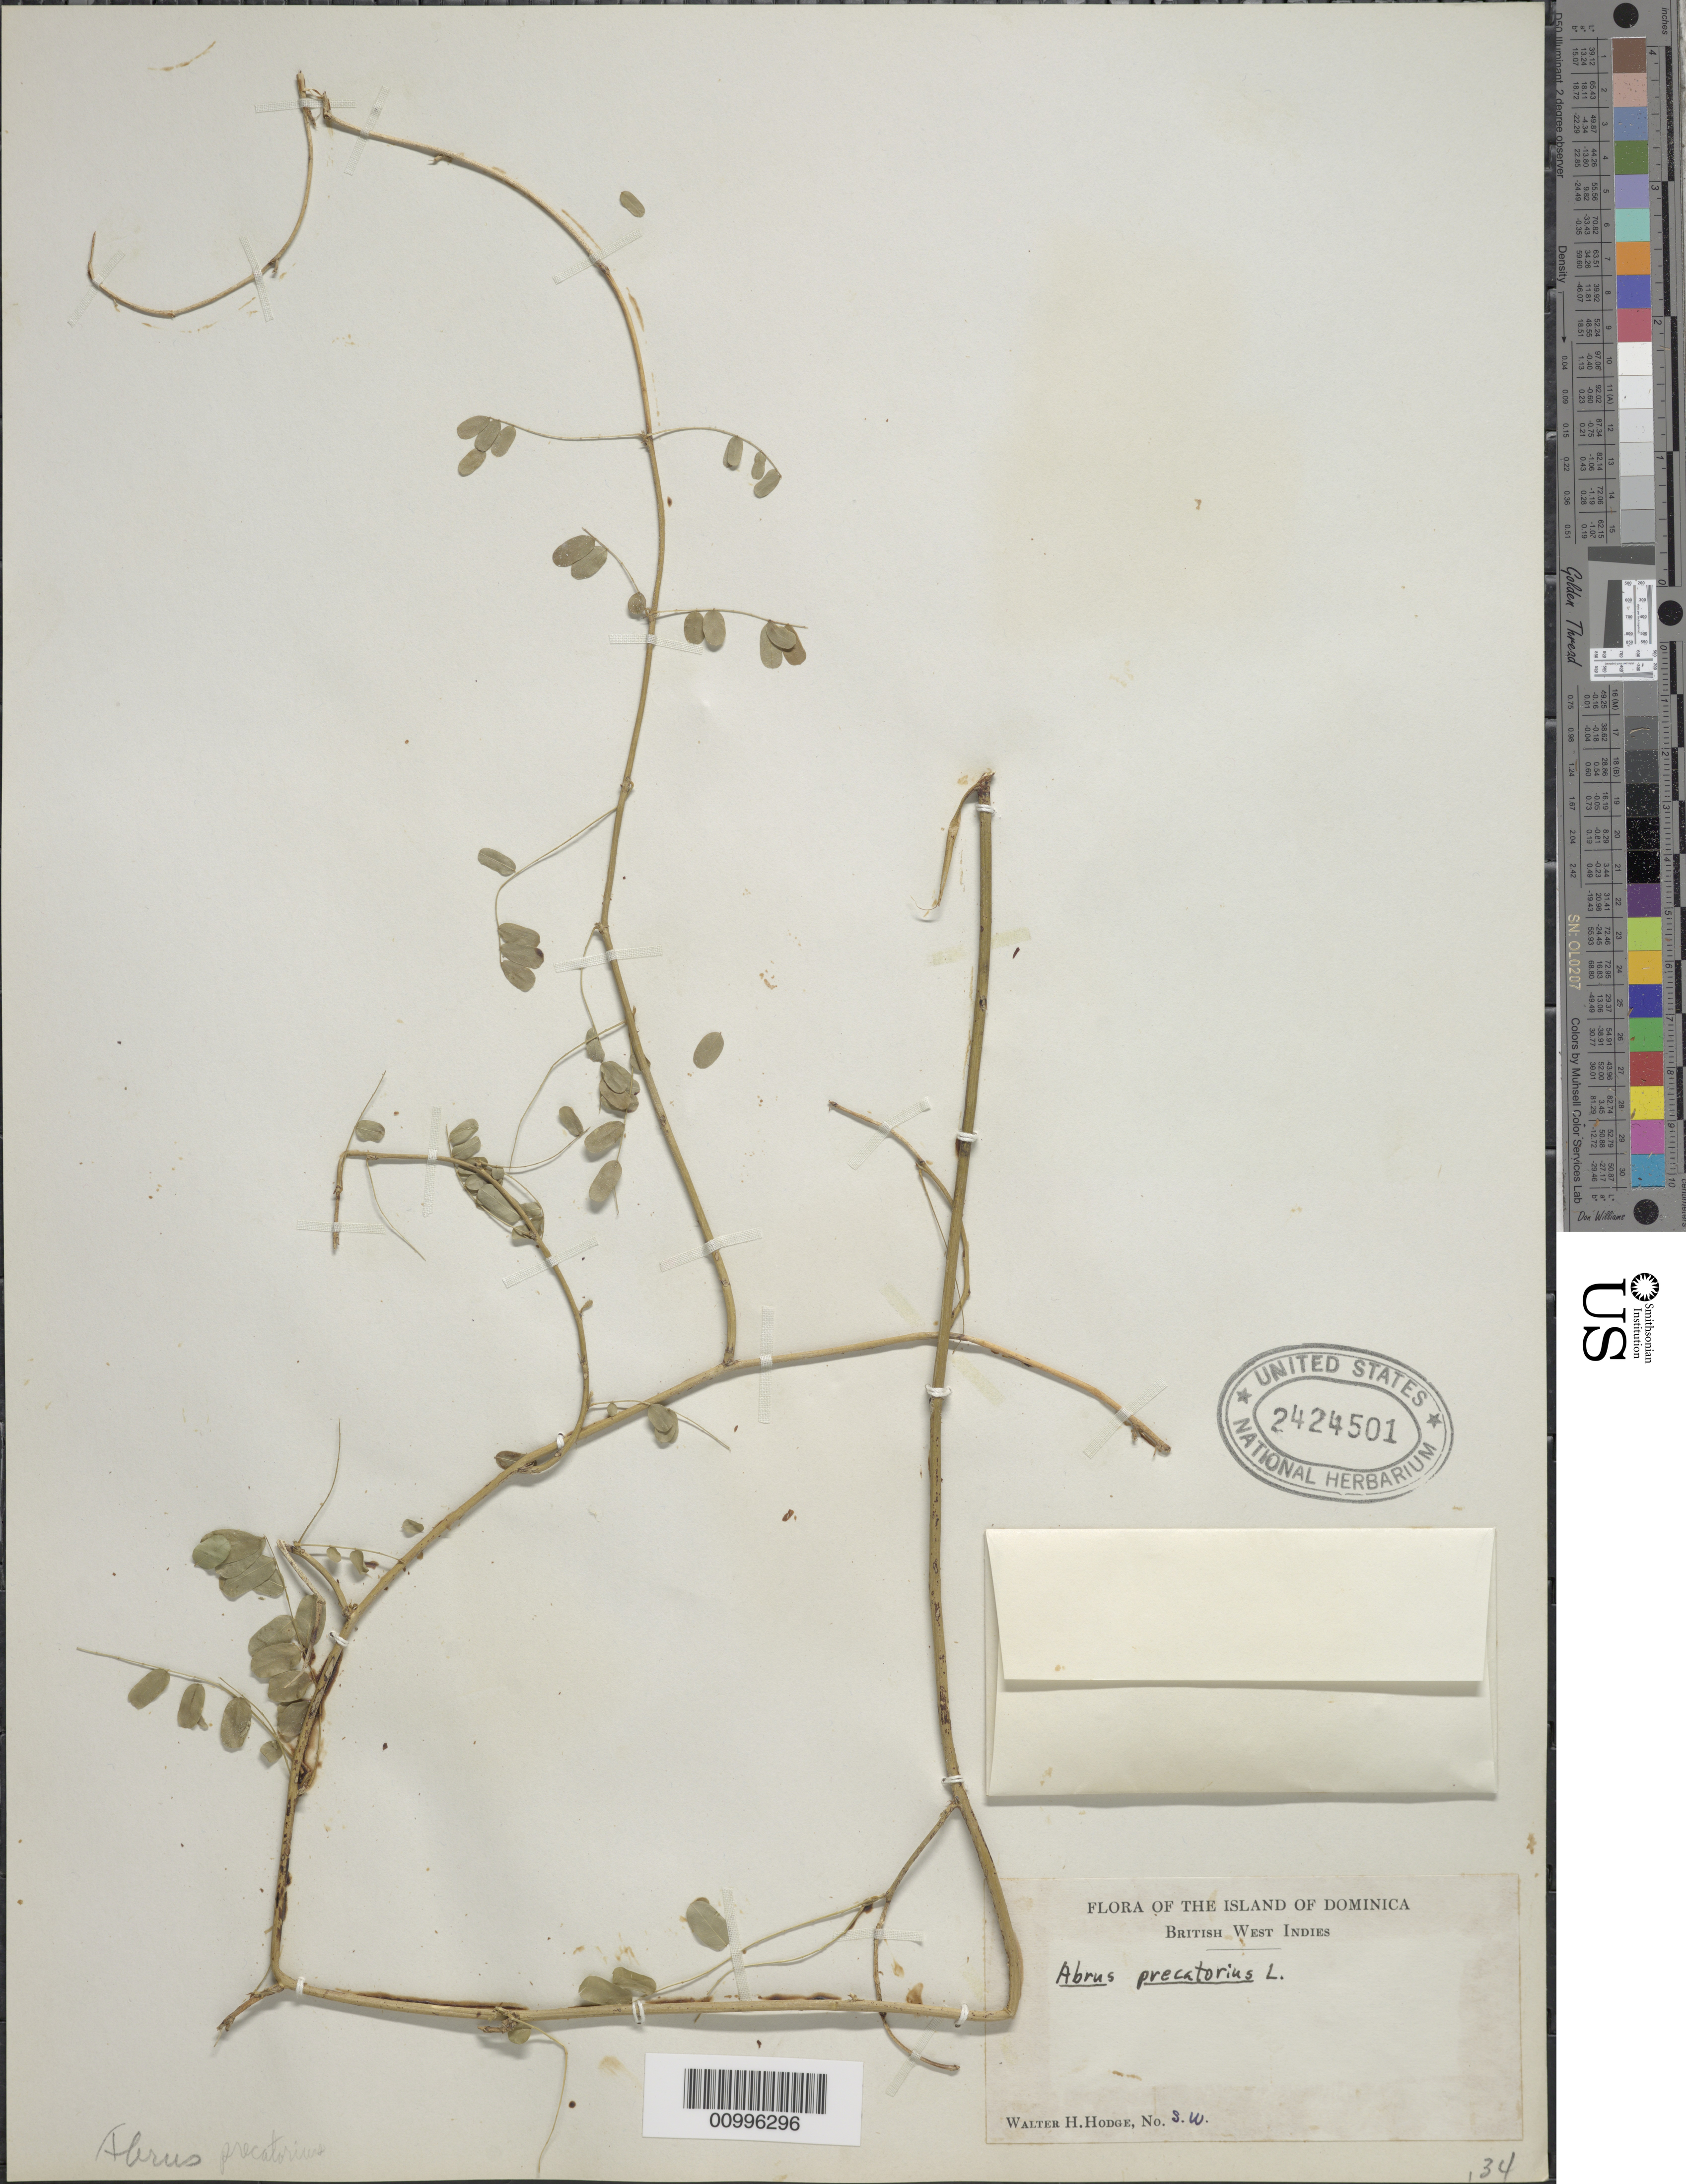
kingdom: Plantae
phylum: Tracheophyta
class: Magnoliopsida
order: Fabales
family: Fabaceae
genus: Abrus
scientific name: Abrus precatorius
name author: L.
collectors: W. Hodge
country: Dominica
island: Dominica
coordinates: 0 N, 0 E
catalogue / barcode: US 2424501